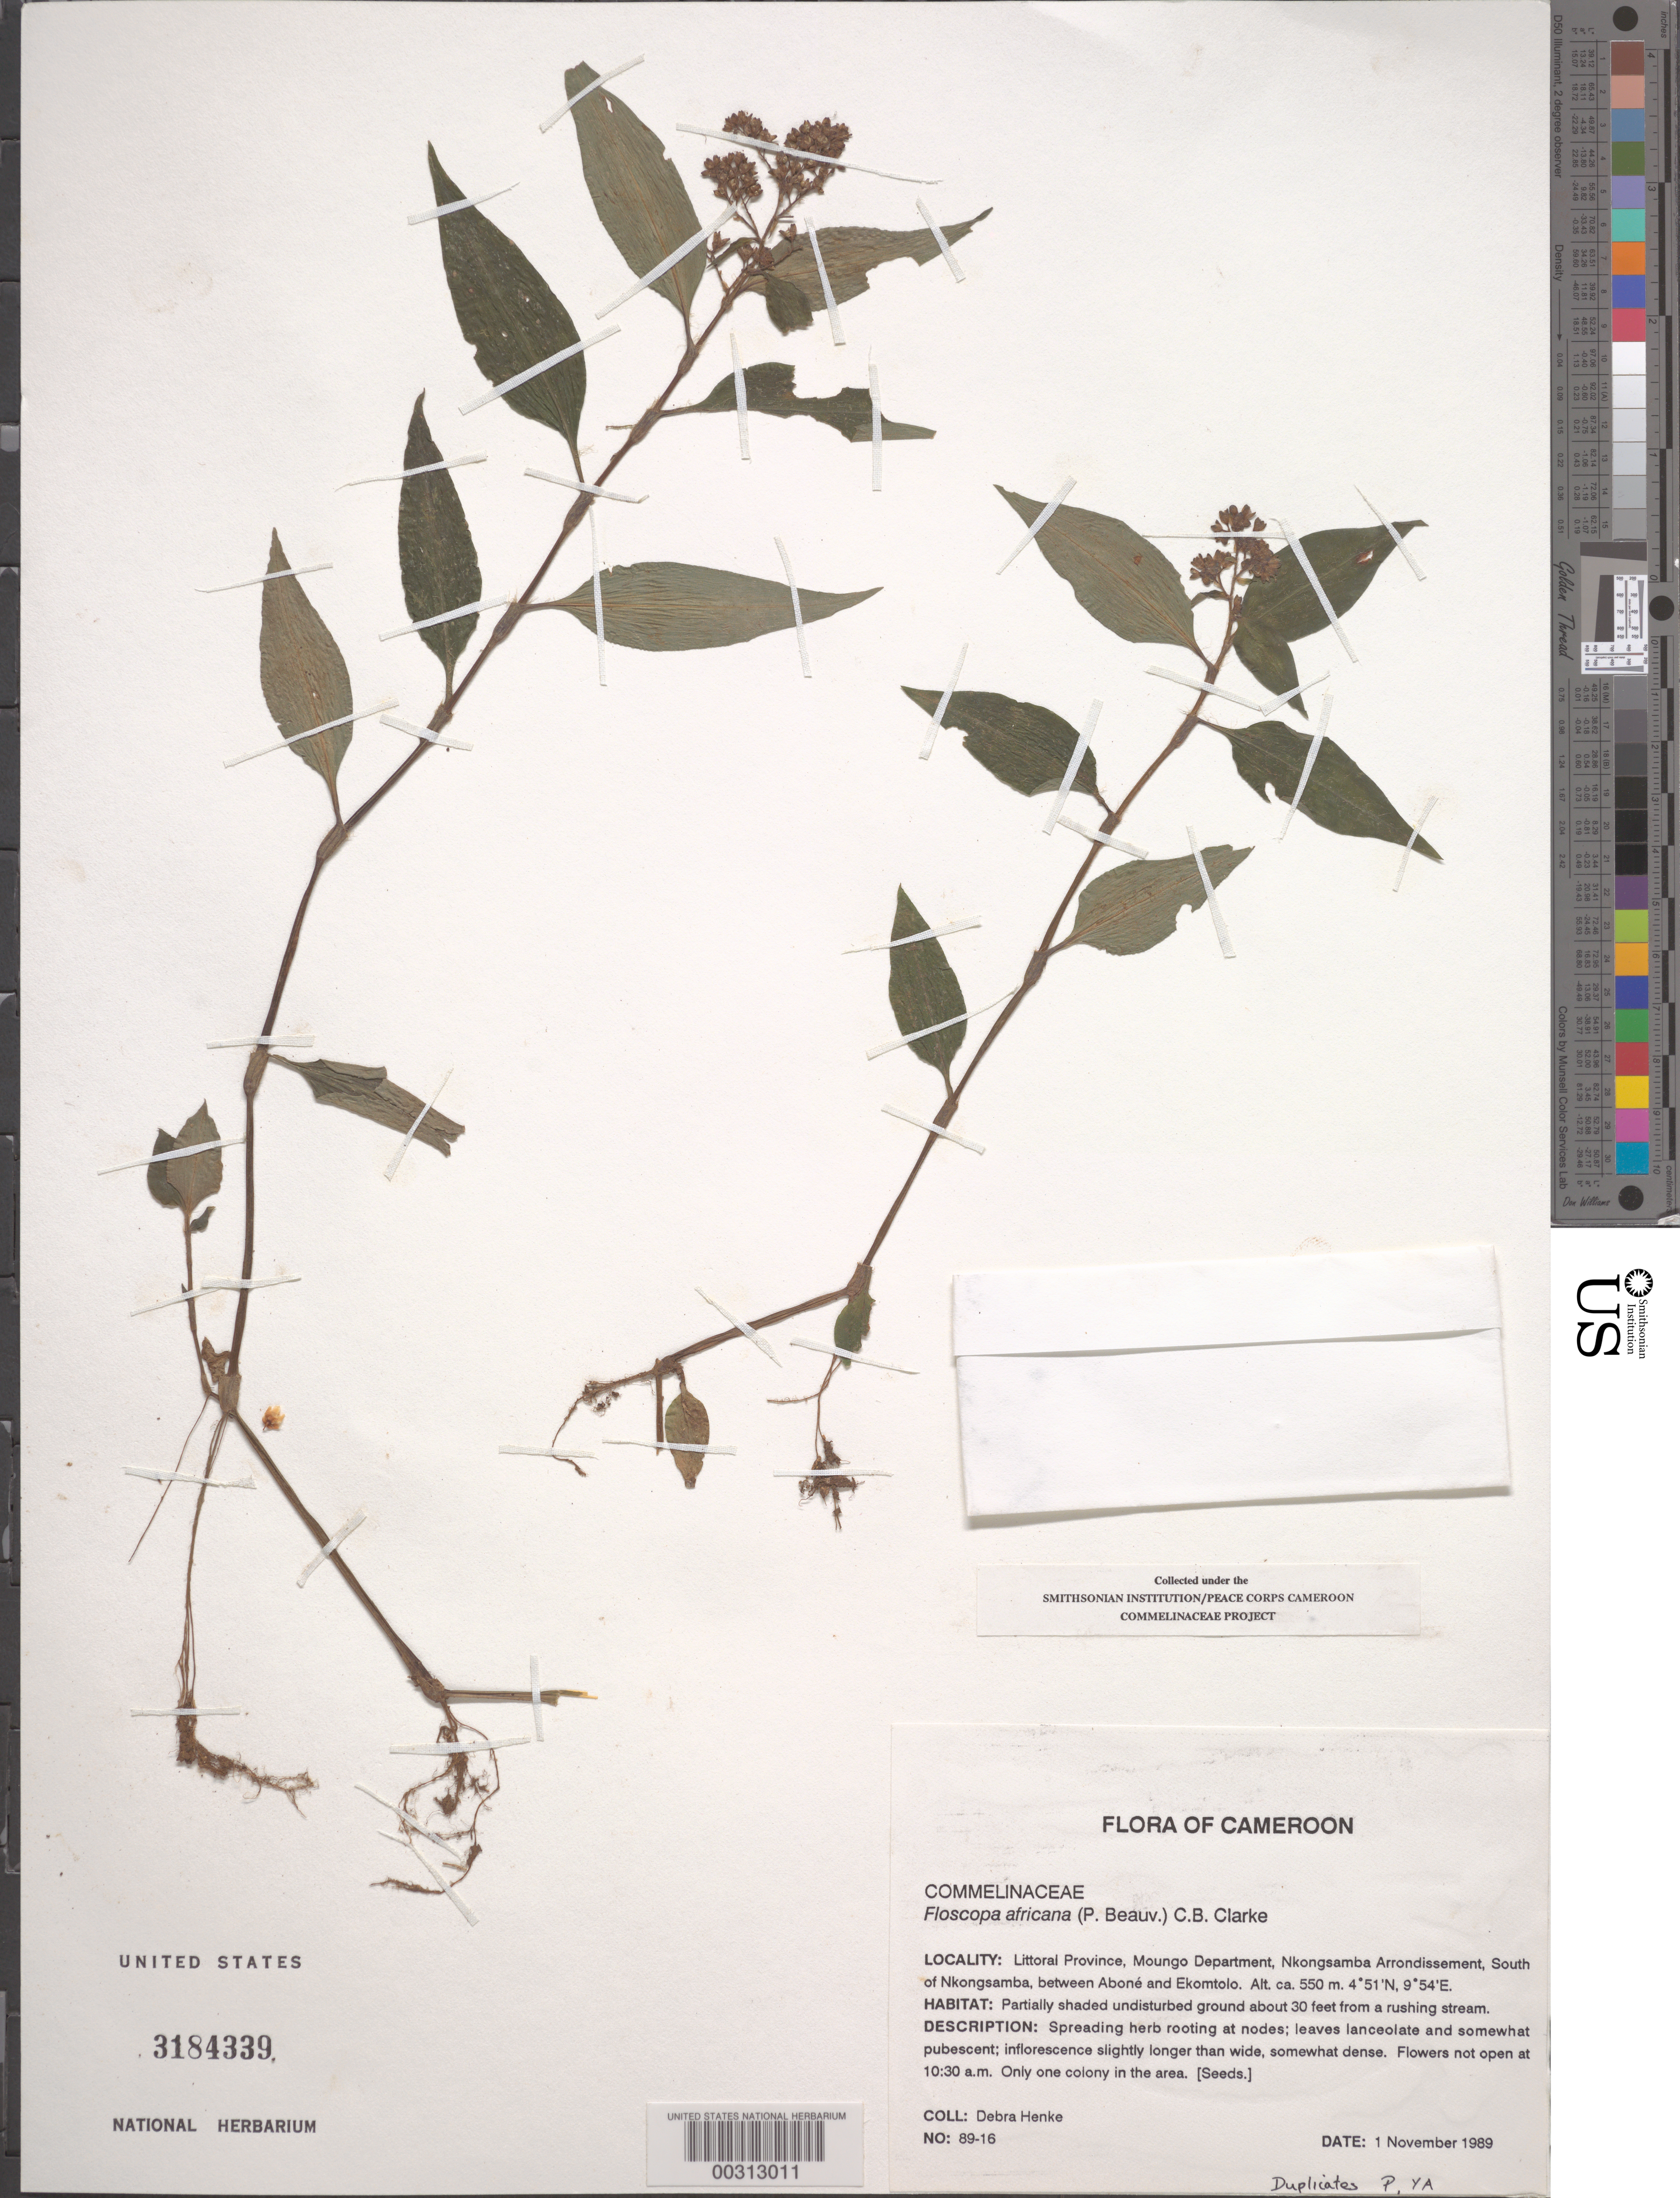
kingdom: Plantae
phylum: Tracheophyta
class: Liliopsida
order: Commelinales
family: Commelinaceae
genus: Floscopa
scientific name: Floscopa africana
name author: (P. Beauv.) C.B. Clarke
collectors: D. Henke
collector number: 88-16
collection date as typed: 01 Nov 1989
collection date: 1989-11-01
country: Cameroon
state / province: Littoral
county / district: Mungo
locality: Nkongsamba arrondissement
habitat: Partially shaded undisturbed ground near rushing stream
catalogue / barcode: US 3184339